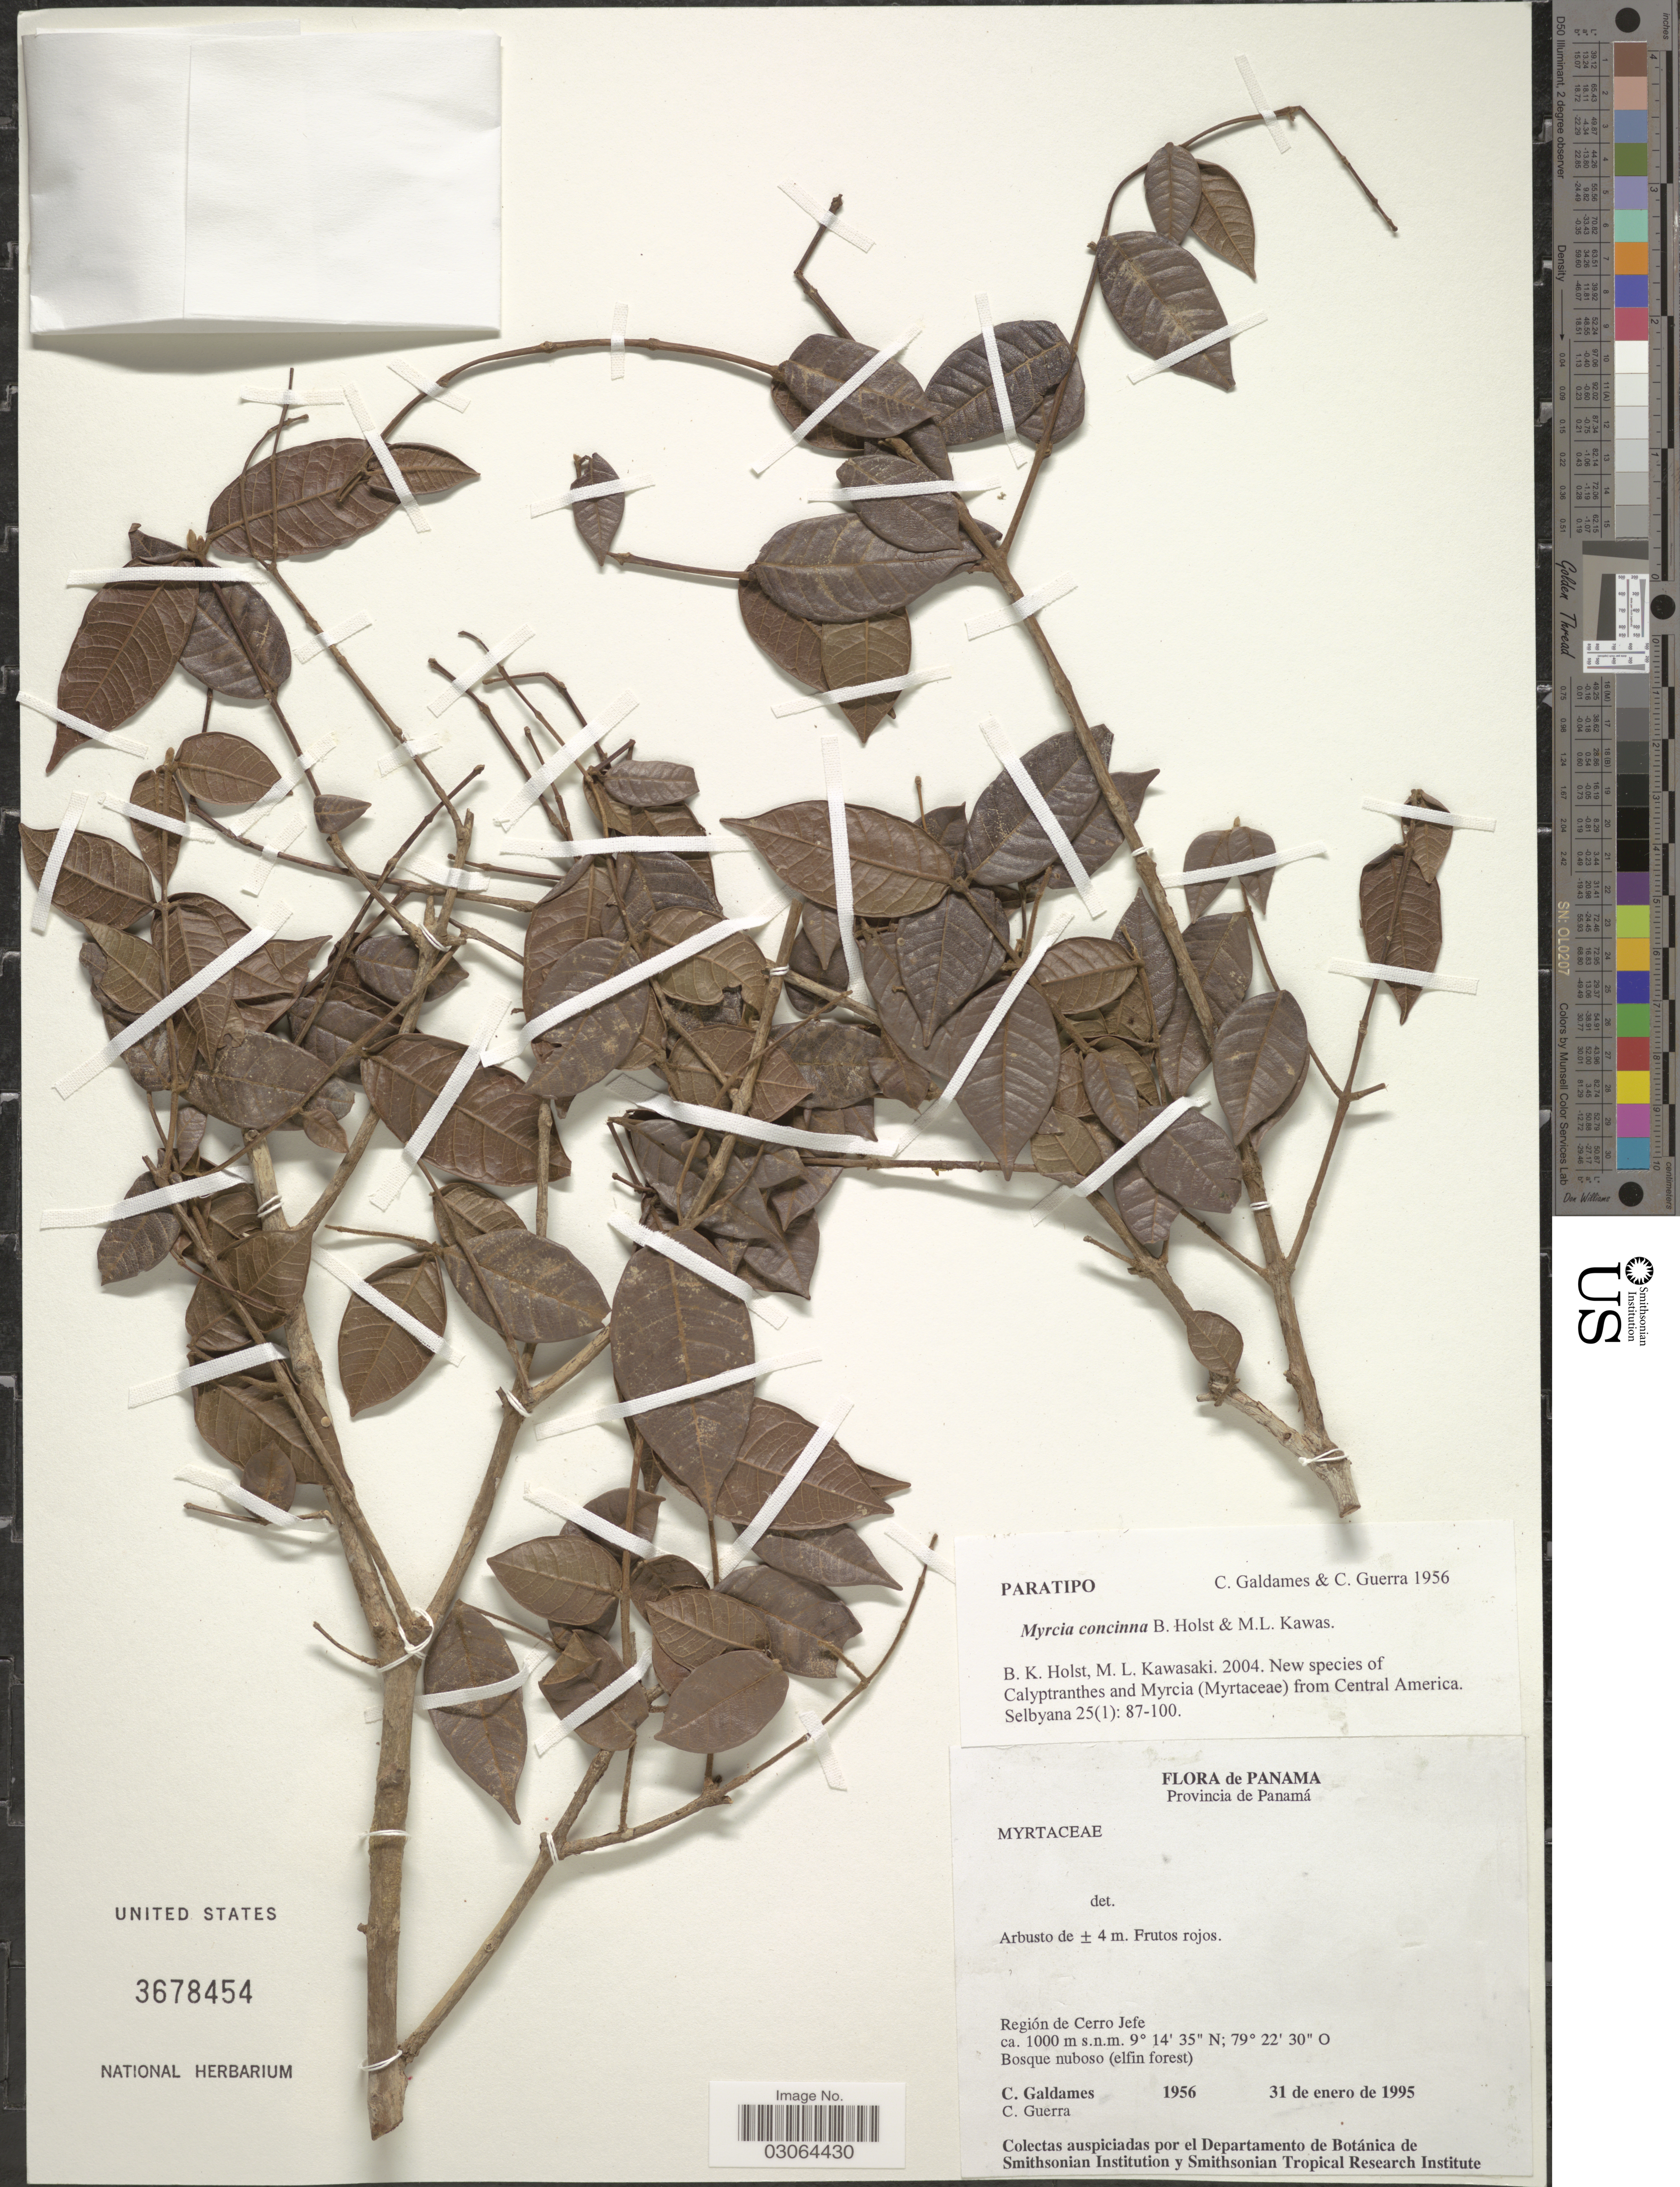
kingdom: Plantae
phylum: Tracheophyta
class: Magnoliopsida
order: Myrtales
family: Myrtaceae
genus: Myrcia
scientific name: Myrcia concinna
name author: B. Holst & M.L. Kawas.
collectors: C. Galdames & C. Guerra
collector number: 1956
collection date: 1995-01-31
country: Panama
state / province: Panamá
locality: Región de Cerro Jefe.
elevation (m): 1000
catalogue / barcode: US 3678454